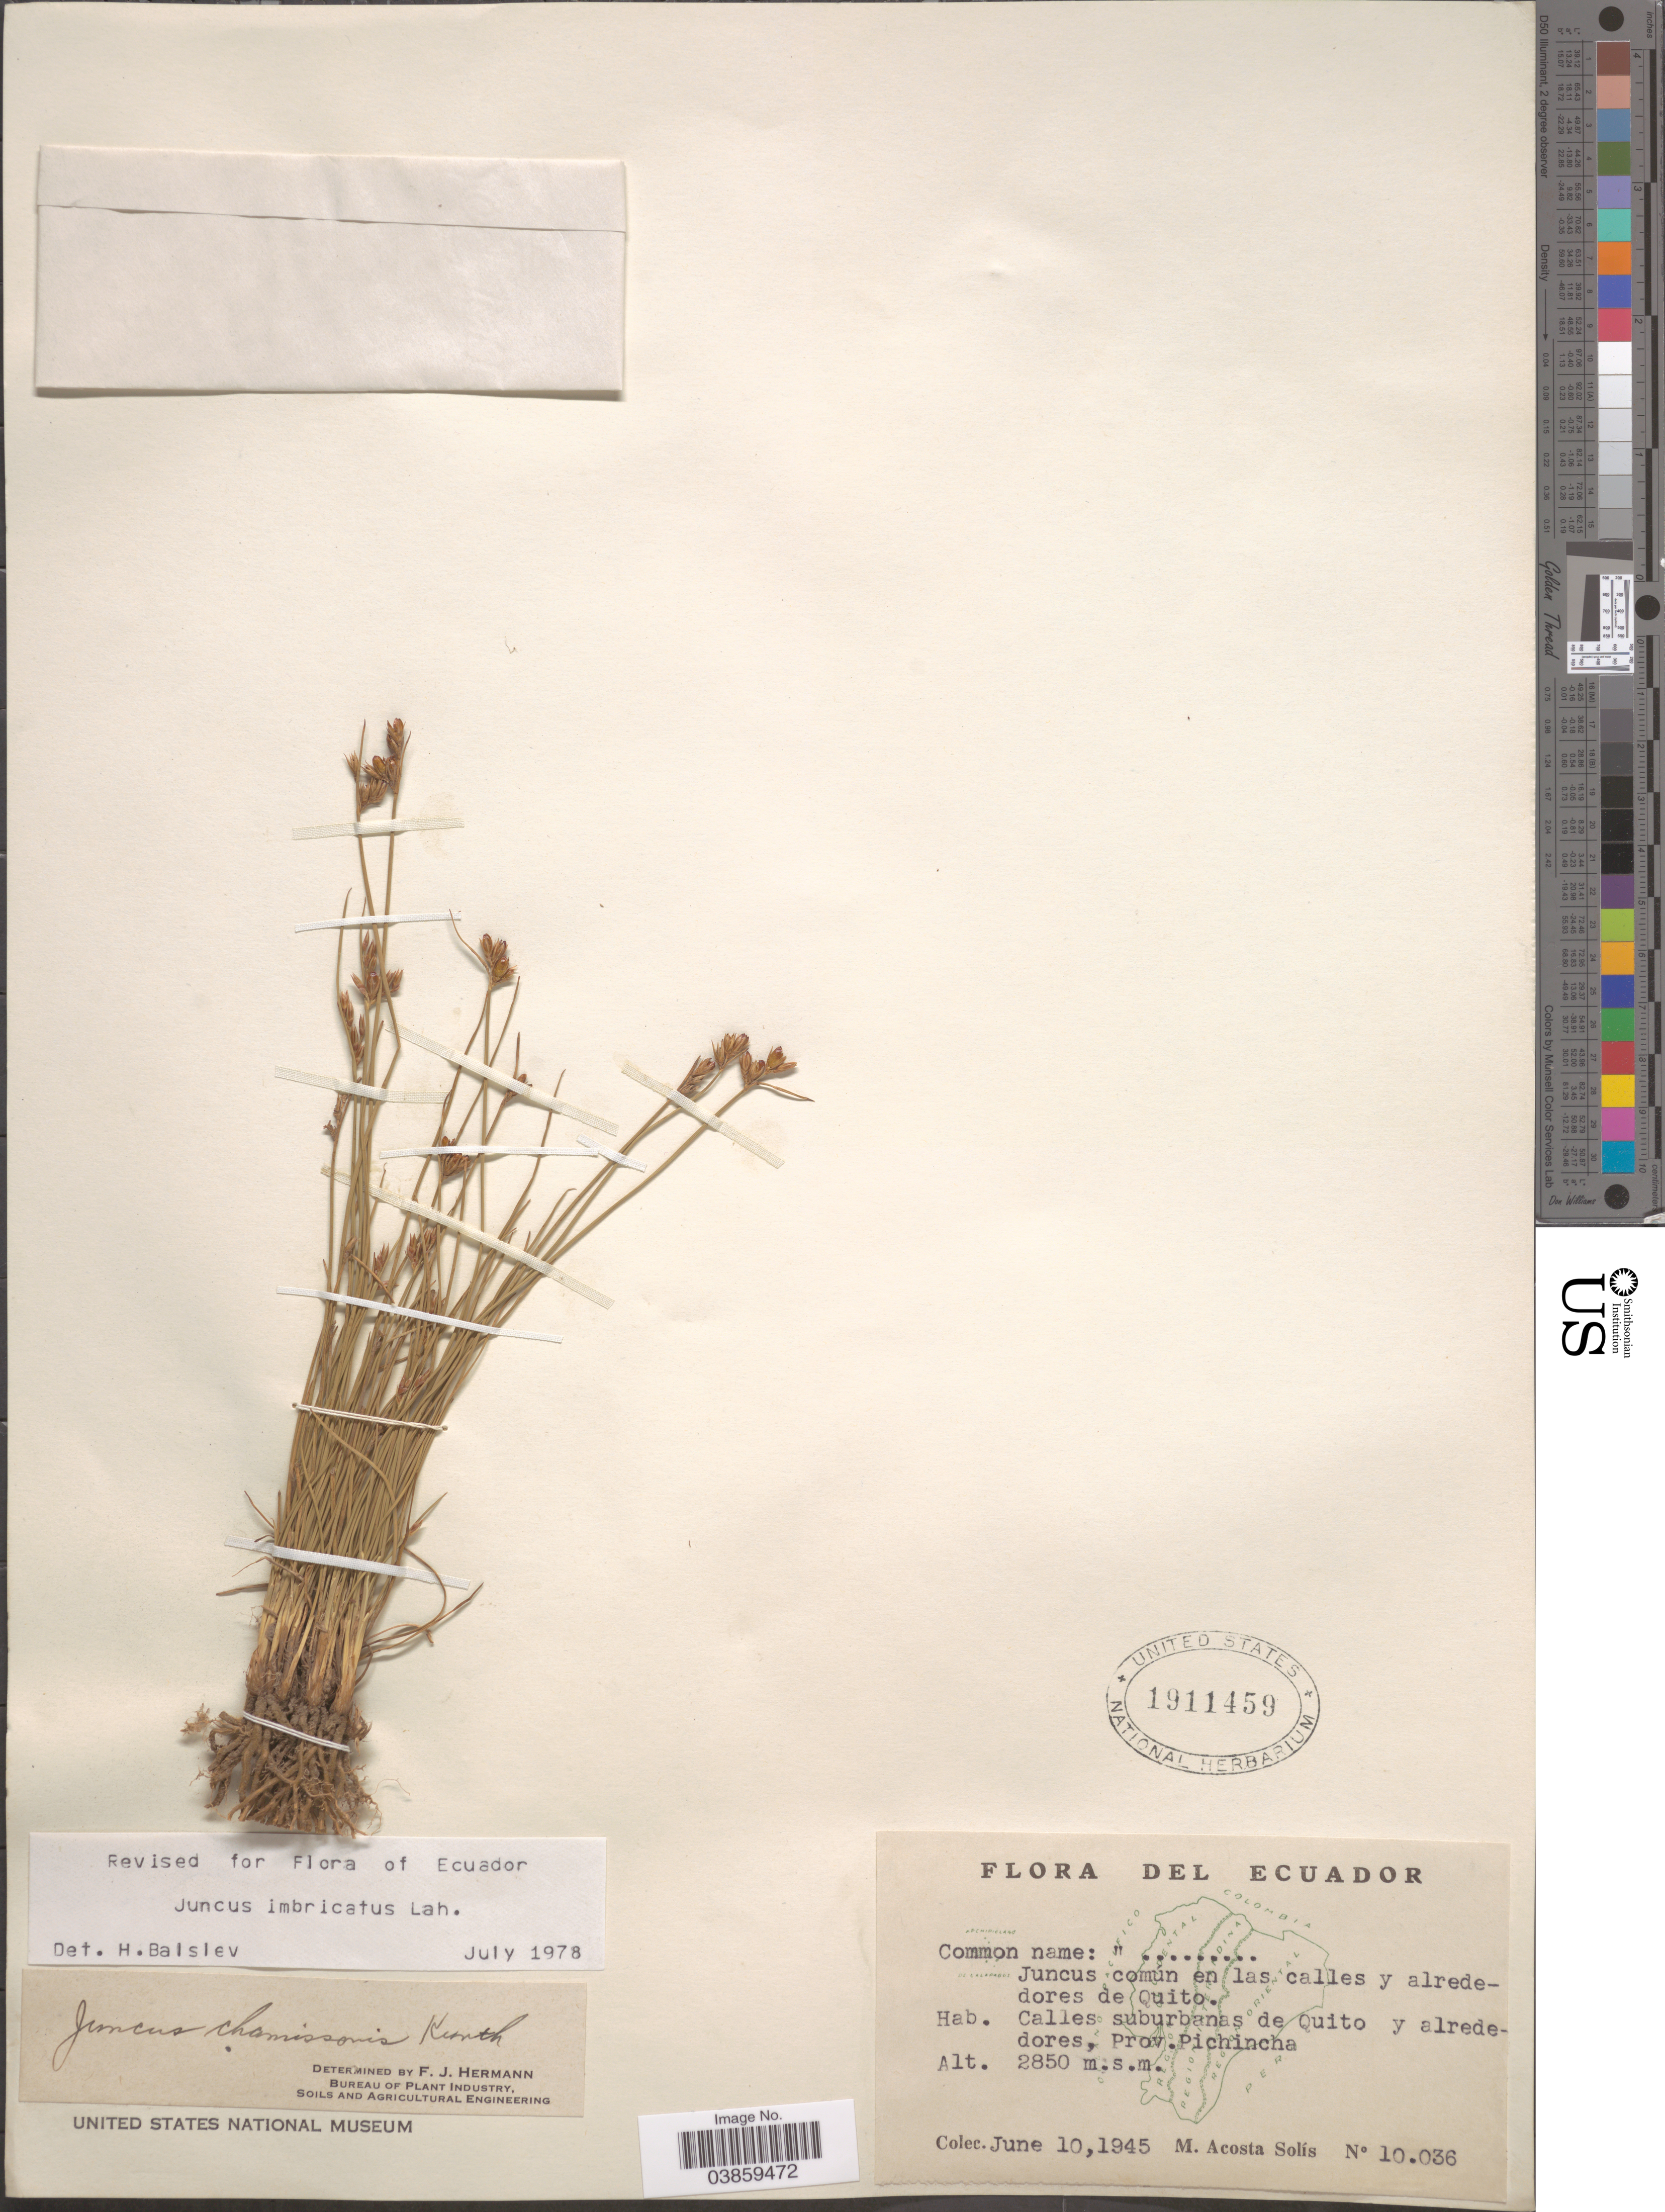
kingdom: Plantae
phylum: Tracheophyta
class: Liliopsida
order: Poales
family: Juncaceae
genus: Juncus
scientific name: Juncus imbricatus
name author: Laharpe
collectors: M. Acosta Solis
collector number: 10036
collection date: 1945-06-10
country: Ecuador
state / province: Pichincha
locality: Juncus comun en las cales y alrededores de Quito. Calles suburbanas de Quito y alrededores.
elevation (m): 2850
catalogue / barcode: US 1911459